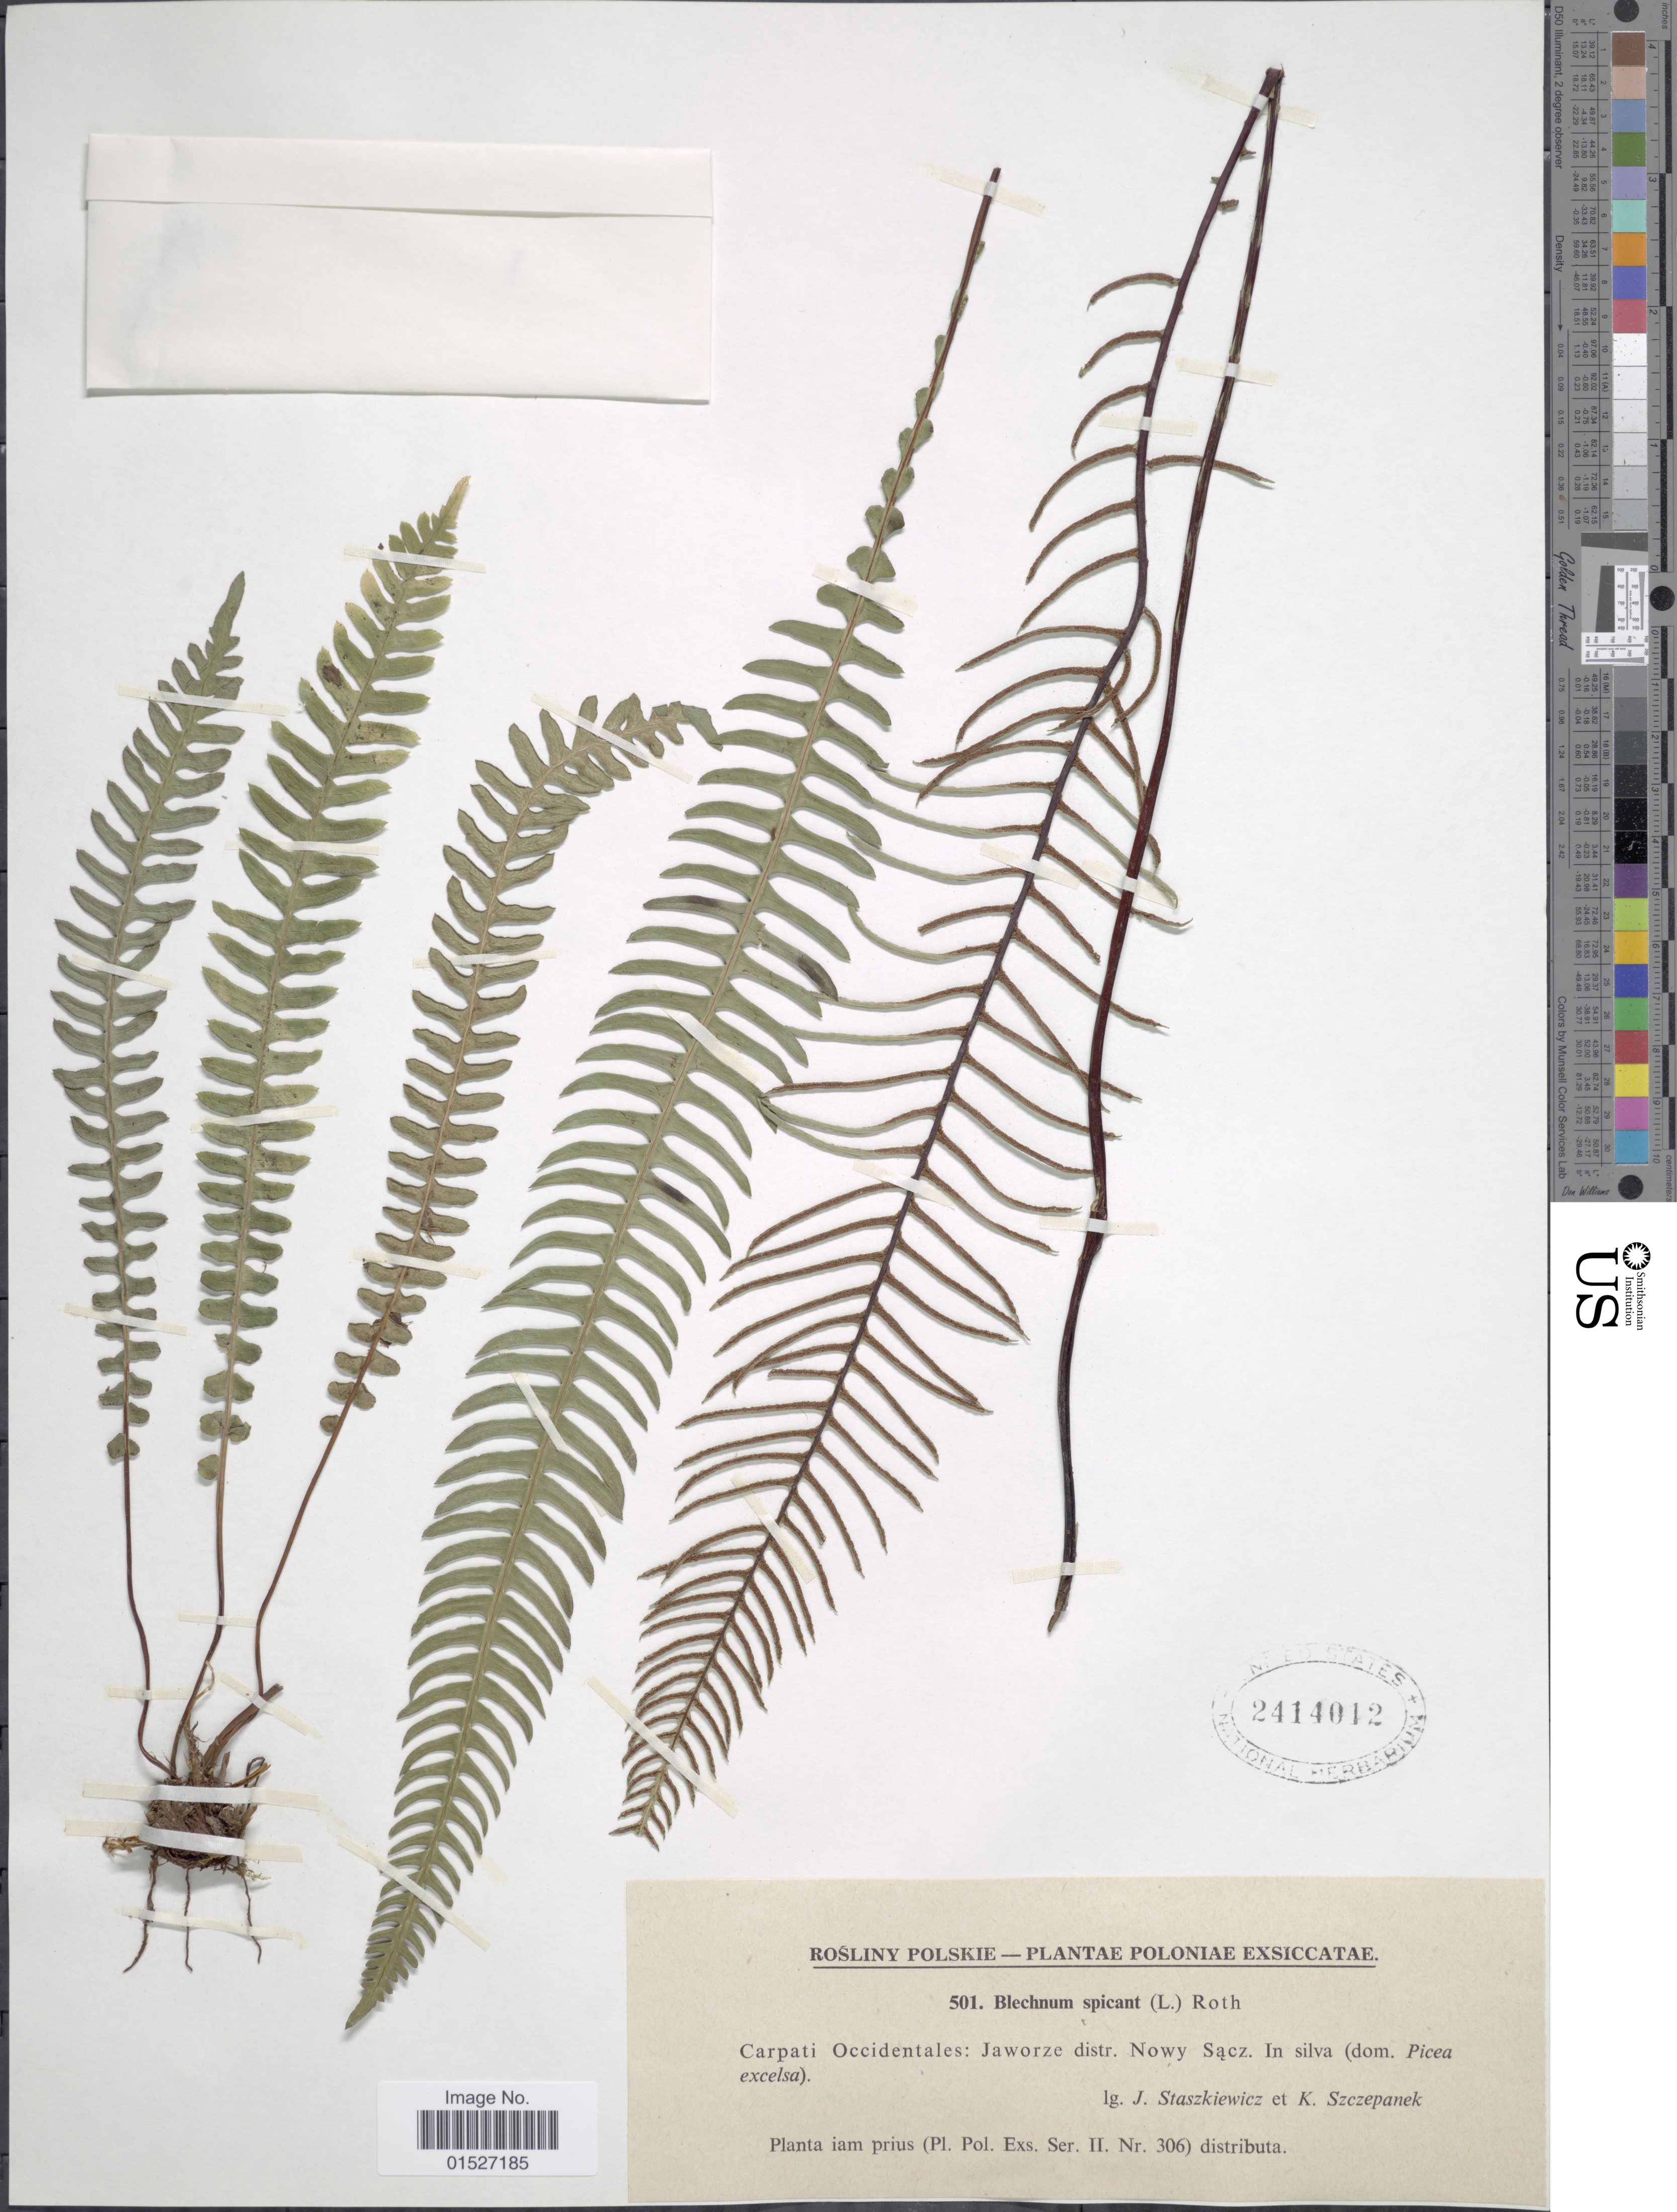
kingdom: Plantae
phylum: Tracheophyta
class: Polypodiopsida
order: Polypodiales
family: Blechnaceae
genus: Blechnum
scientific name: Blechnum spicant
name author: (L.) Sm.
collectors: J. Staszkiewicz & K. Szezepanek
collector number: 501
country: Poland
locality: Poloniae. Carpati Occidentales: Jaworze distr. Nowy Sacz. In silva (dom. Picea excelsa).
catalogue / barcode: US 2414012